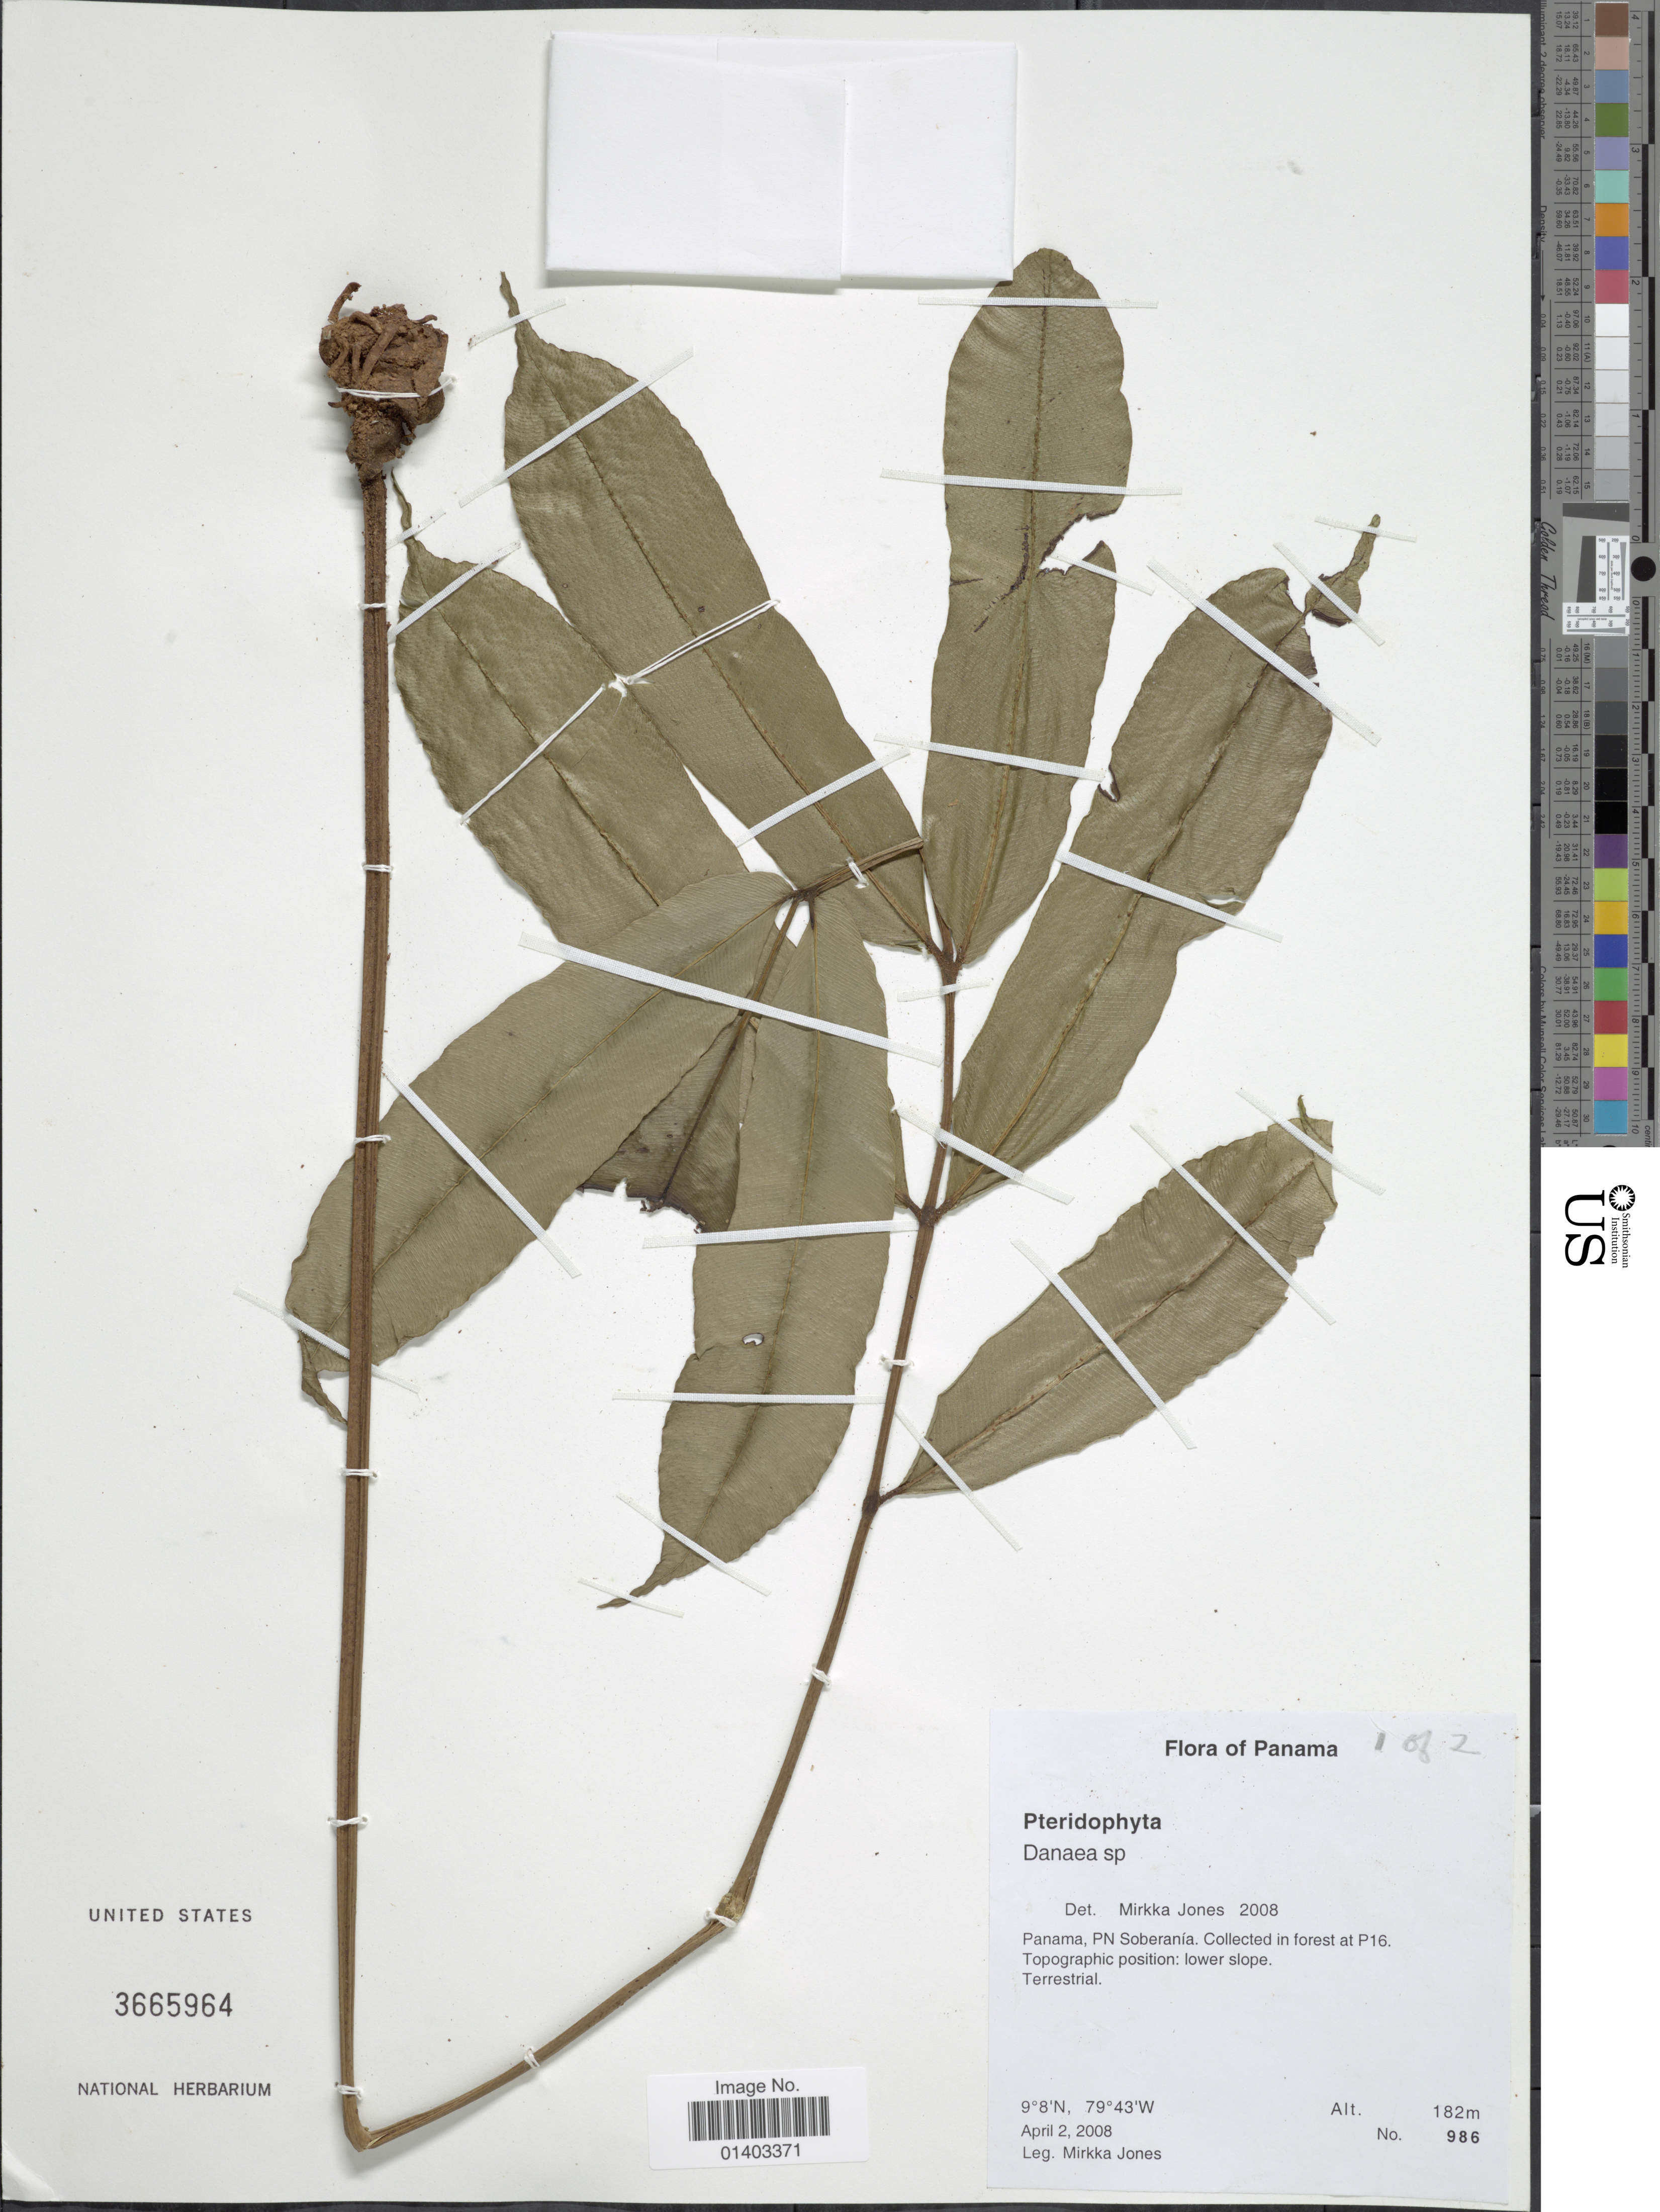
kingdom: Plantae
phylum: Tracheophyta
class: Polypodiopsida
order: Marattiales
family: Marattiaceae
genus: Danaea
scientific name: Danaea nodosa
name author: (L.) Sm.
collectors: M. Jones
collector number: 986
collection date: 2008-04-02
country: Panama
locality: PN Soberania. Collected in forest at P16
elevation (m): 182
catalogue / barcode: US 3665964